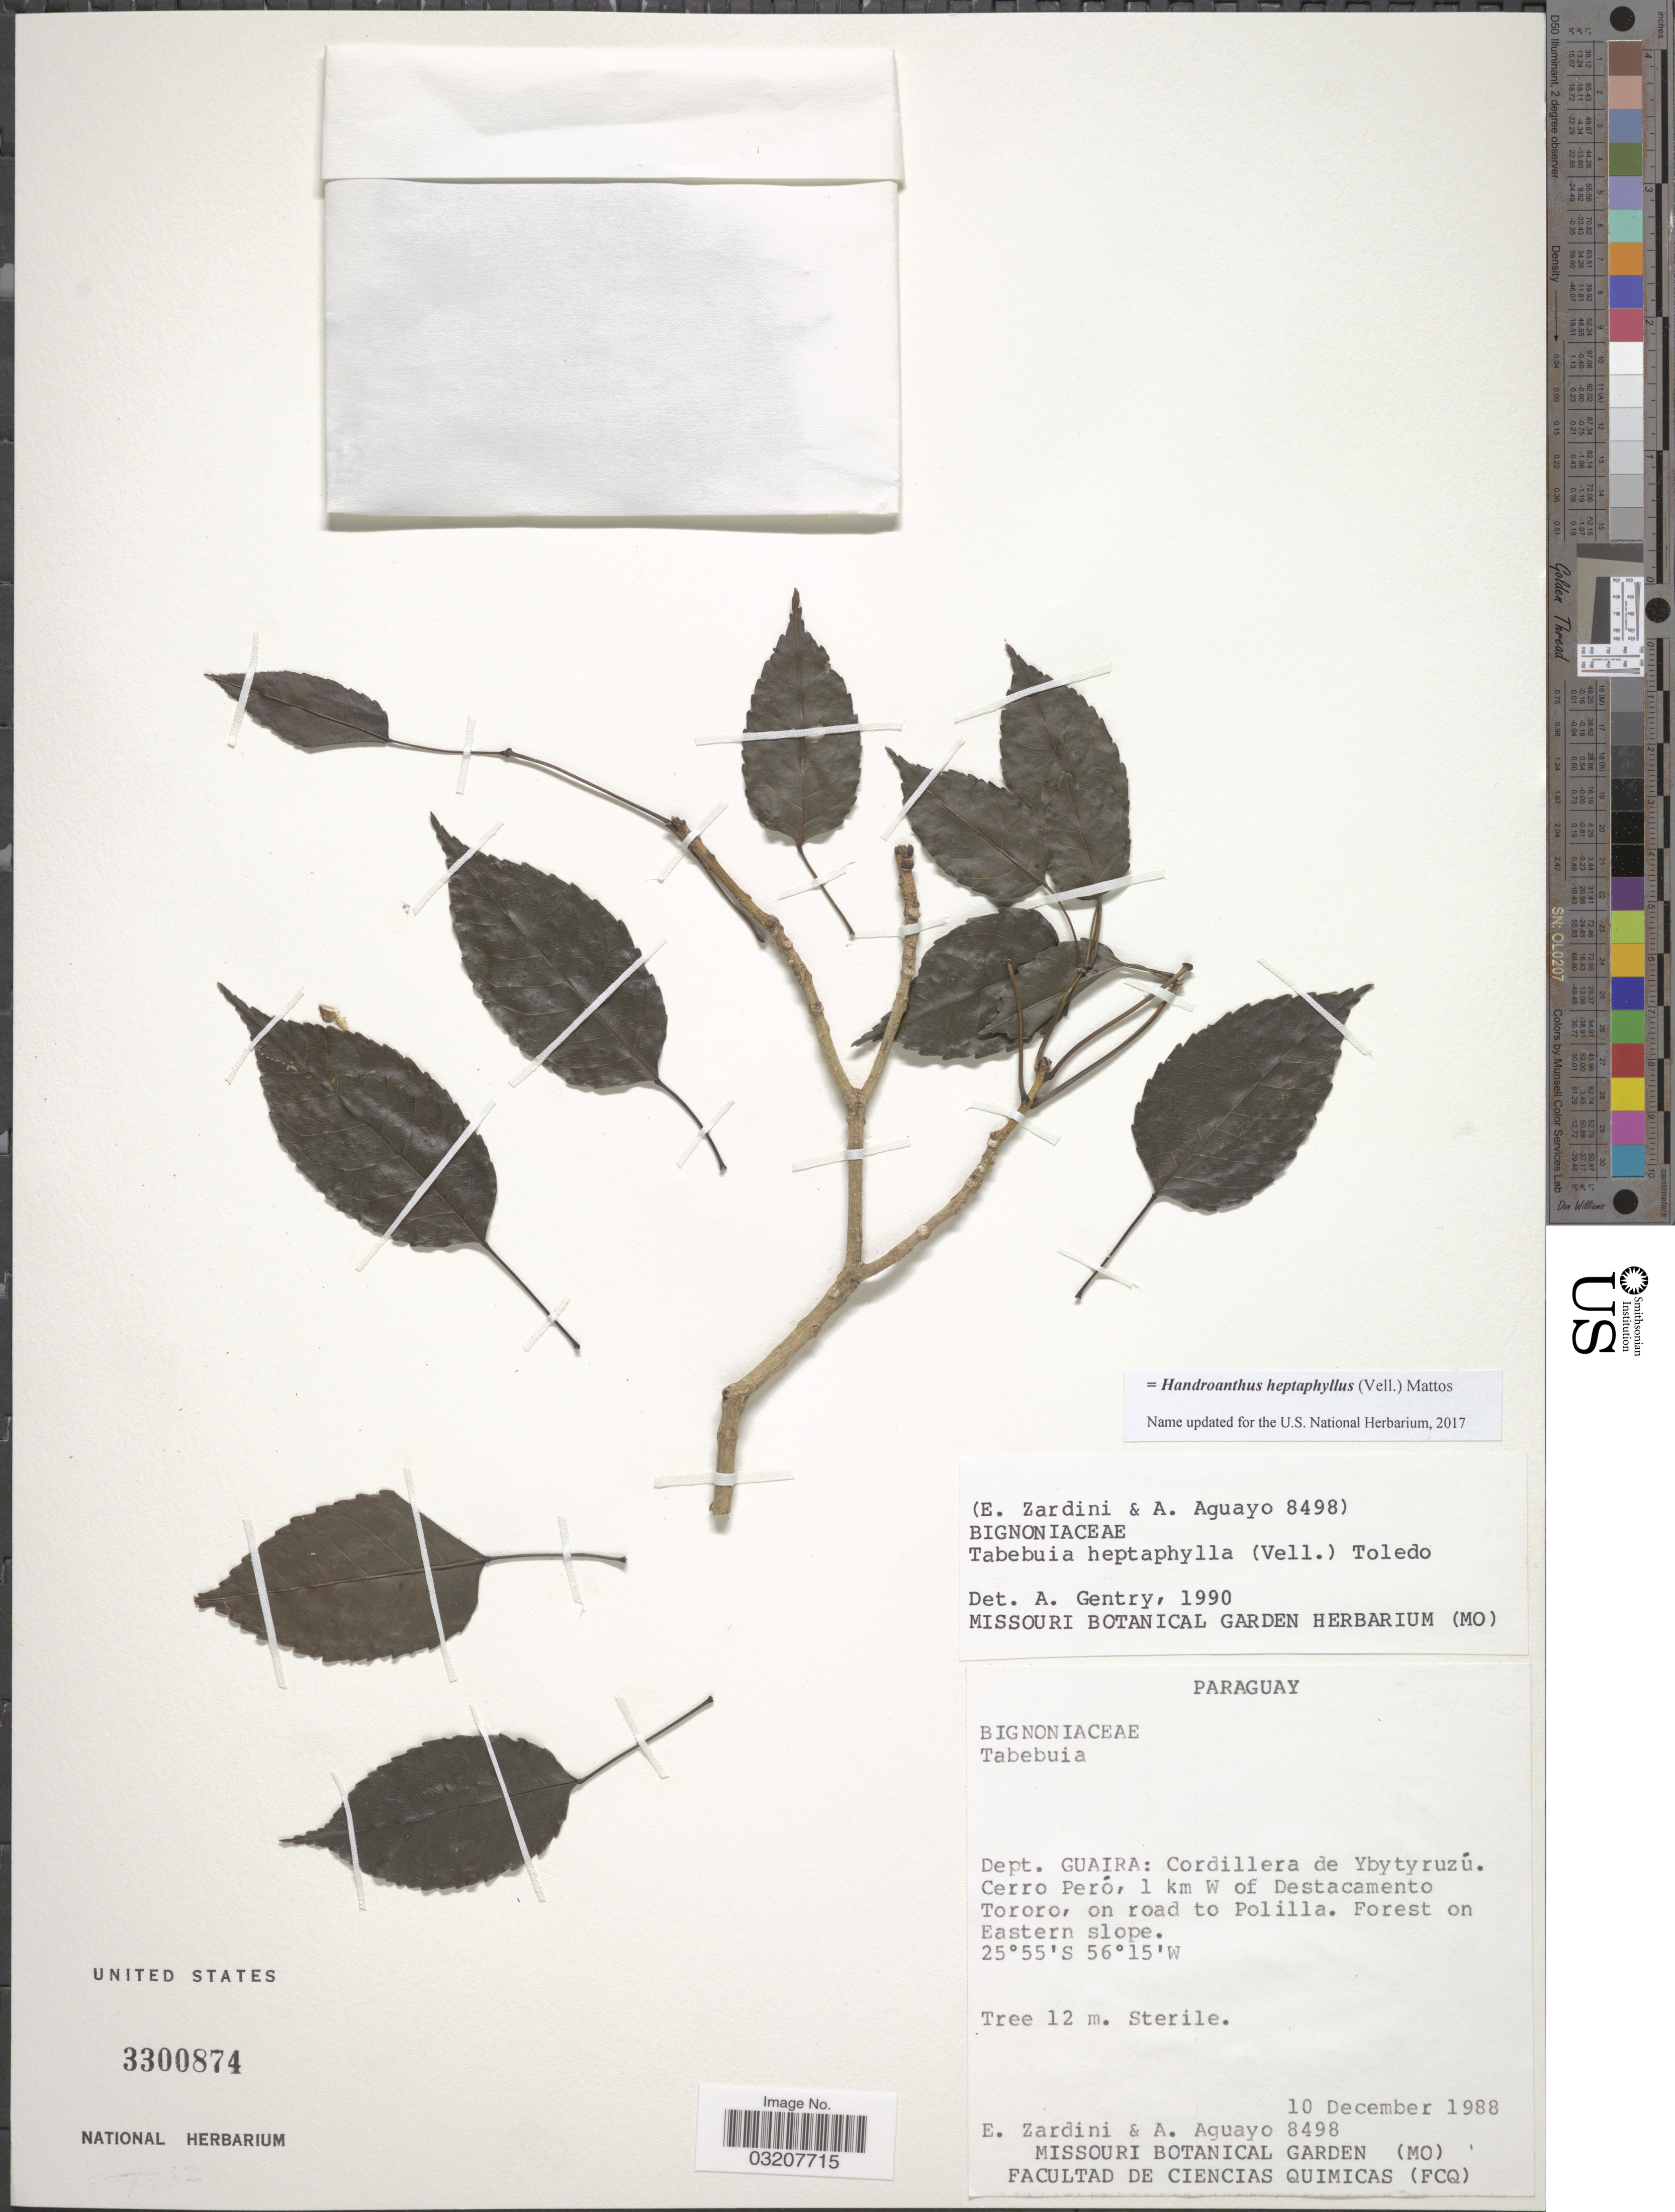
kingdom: Plantae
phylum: Tracheophyta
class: Magnoliopsida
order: Lamiales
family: Bignoniaceae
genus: Handroanthus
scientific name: Handroanthus heptaphyllus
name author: (Vell.) Mattos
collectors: E. Zardini & A. Aguayo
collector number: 8498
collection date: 1988-12-10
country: Paraguay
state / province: Guaira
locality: Dept. Guaira: Cordillera de Ybytyruzú. Cerro Peró, 1 km W of Destacamento Tororo, on road to Polilla.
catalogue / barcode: US 3300874